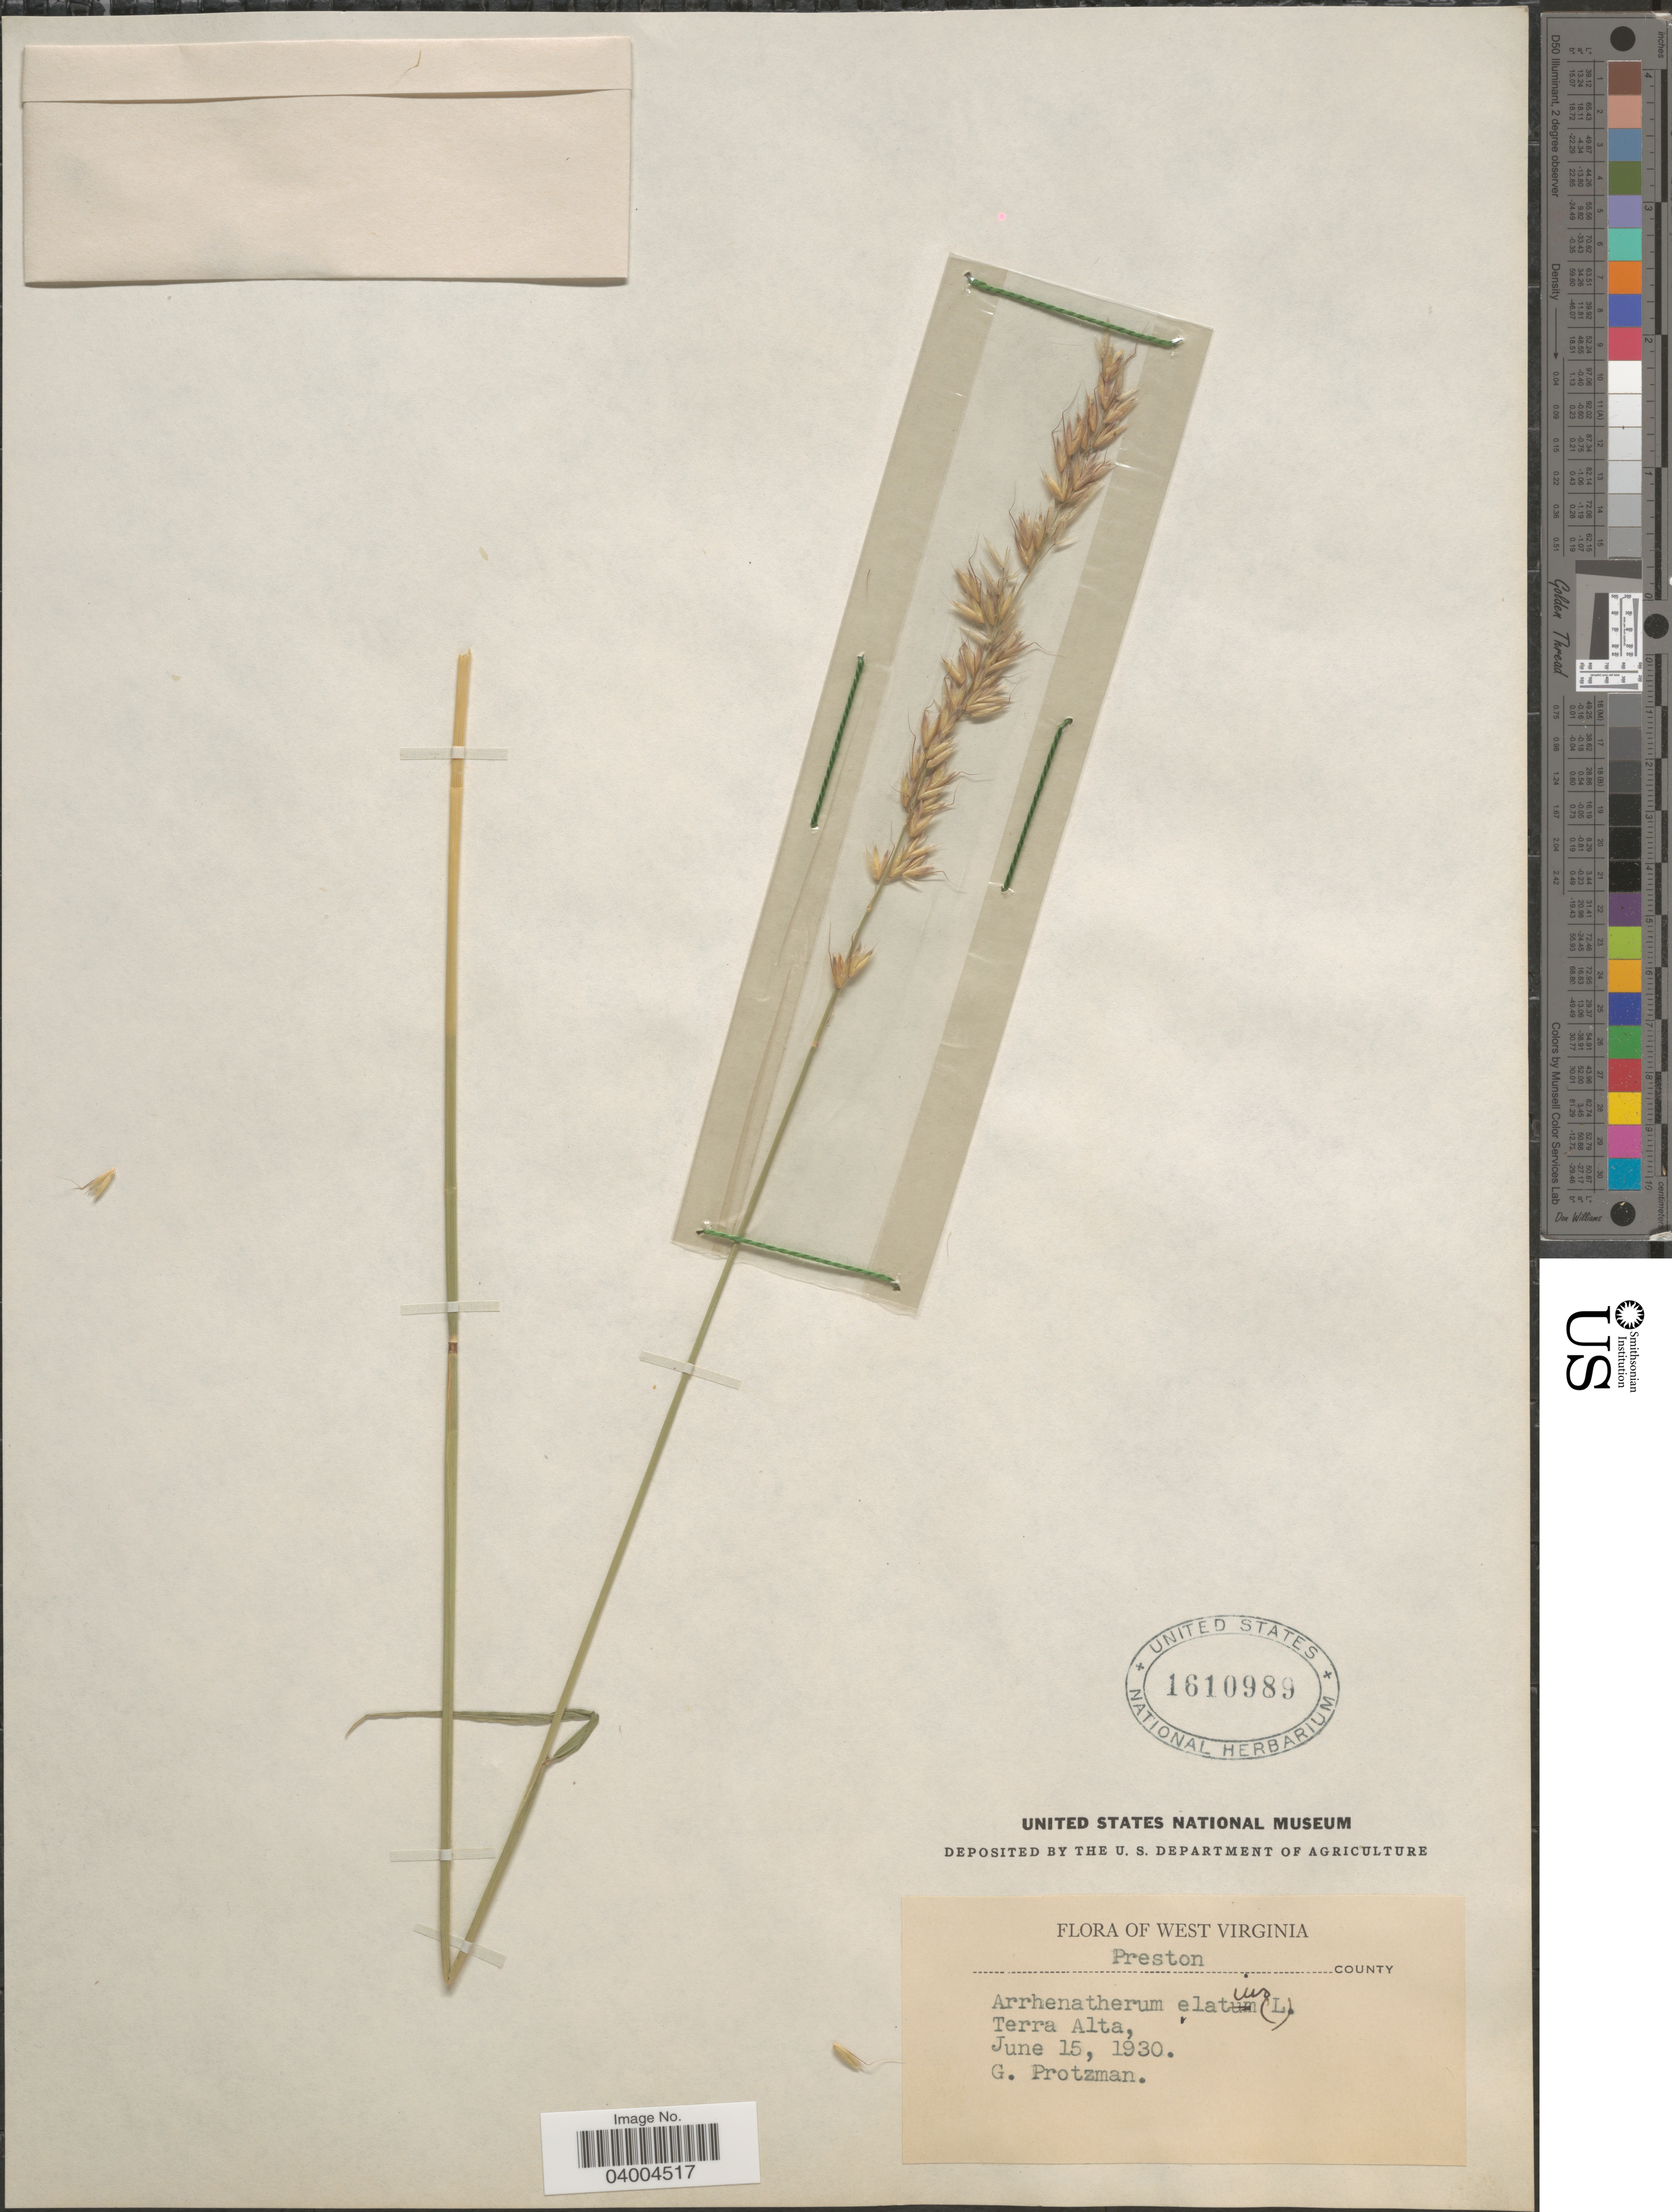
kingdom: Plantae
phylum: Tracheophyta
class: Liliopsida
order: Poales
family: Poaceae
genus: Arrhenatherum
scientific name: Arrhenatherum elatius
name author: (L.) J. Presl & C. Presl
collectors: G. Protzman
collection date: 1930-06-15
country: United States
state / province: West Virginia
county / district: Preston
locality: Preston County. Terra Alta.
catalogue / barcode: US 161089